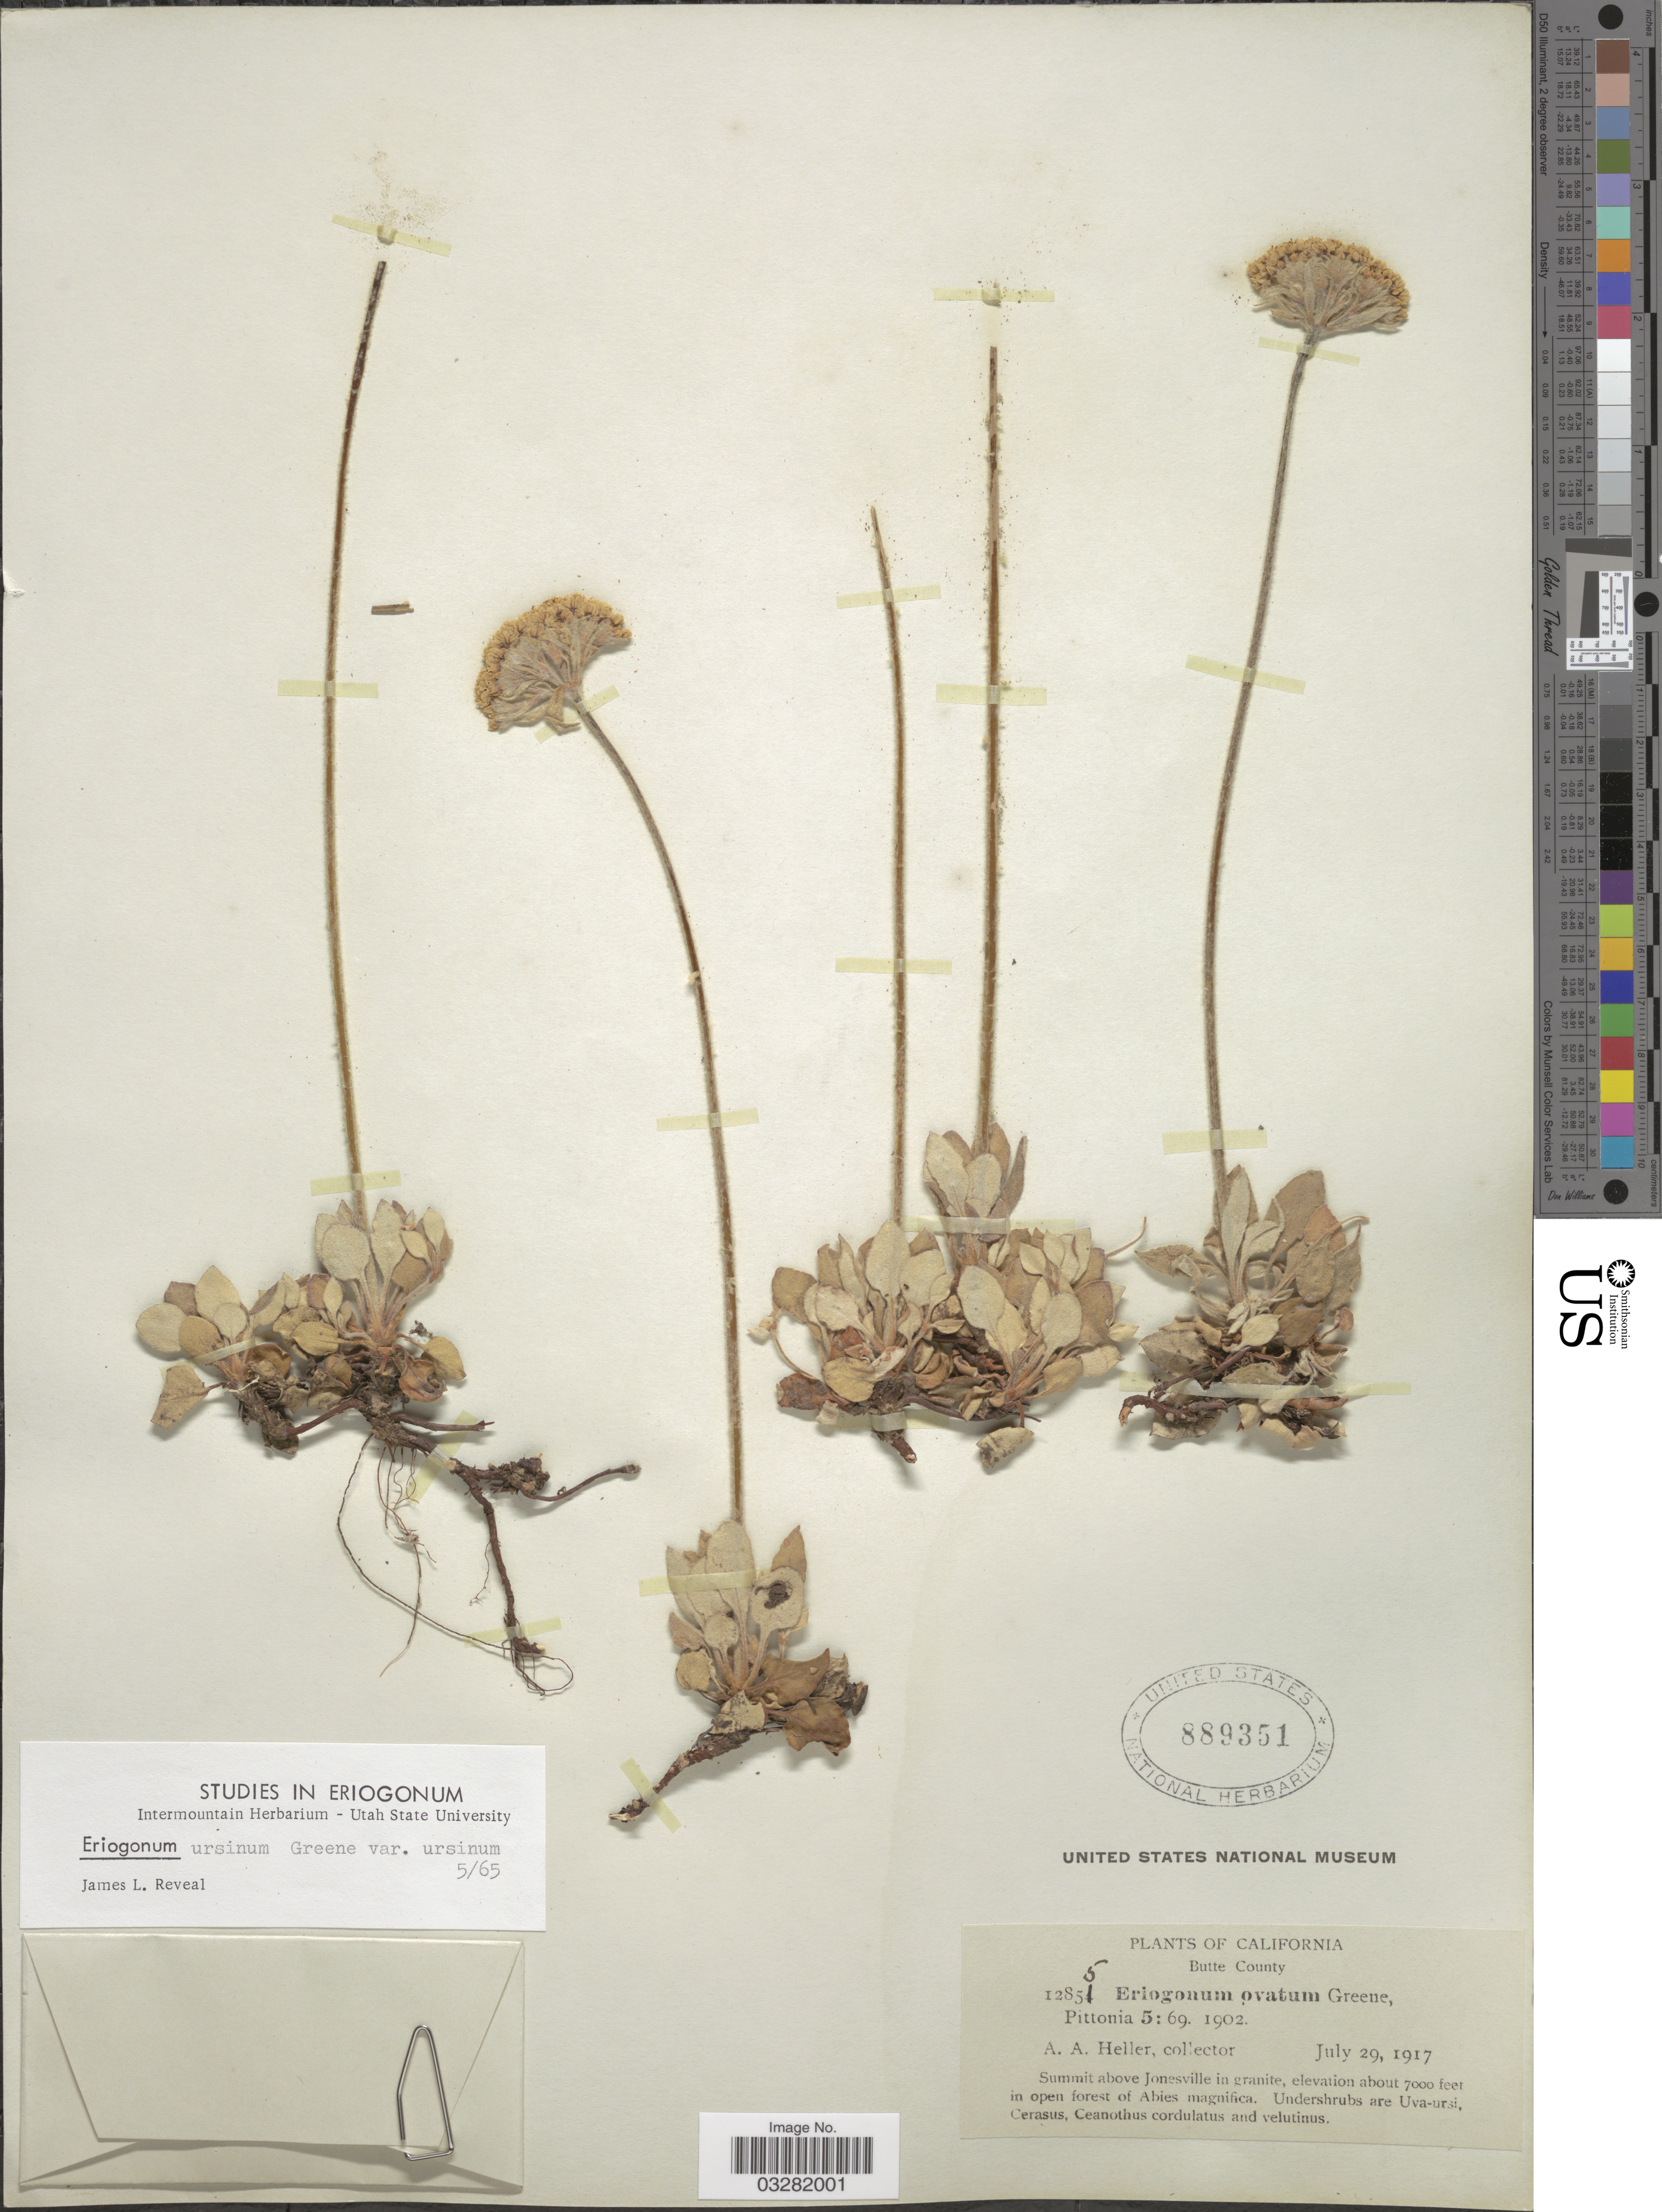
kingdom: Plantae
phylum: Tracheophyta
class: Magnoliopsida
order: Caryophyllales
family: Polygonaceae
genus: Eriogonum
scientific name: Eriogonum ursinum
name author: S. Watson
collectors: A. A. Heller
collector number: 12855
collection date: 1917-07-29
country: United States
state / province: California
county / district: Butte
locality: Butte County. Summit above Jonesville in granite.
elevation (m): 2134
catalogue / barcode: US 889351